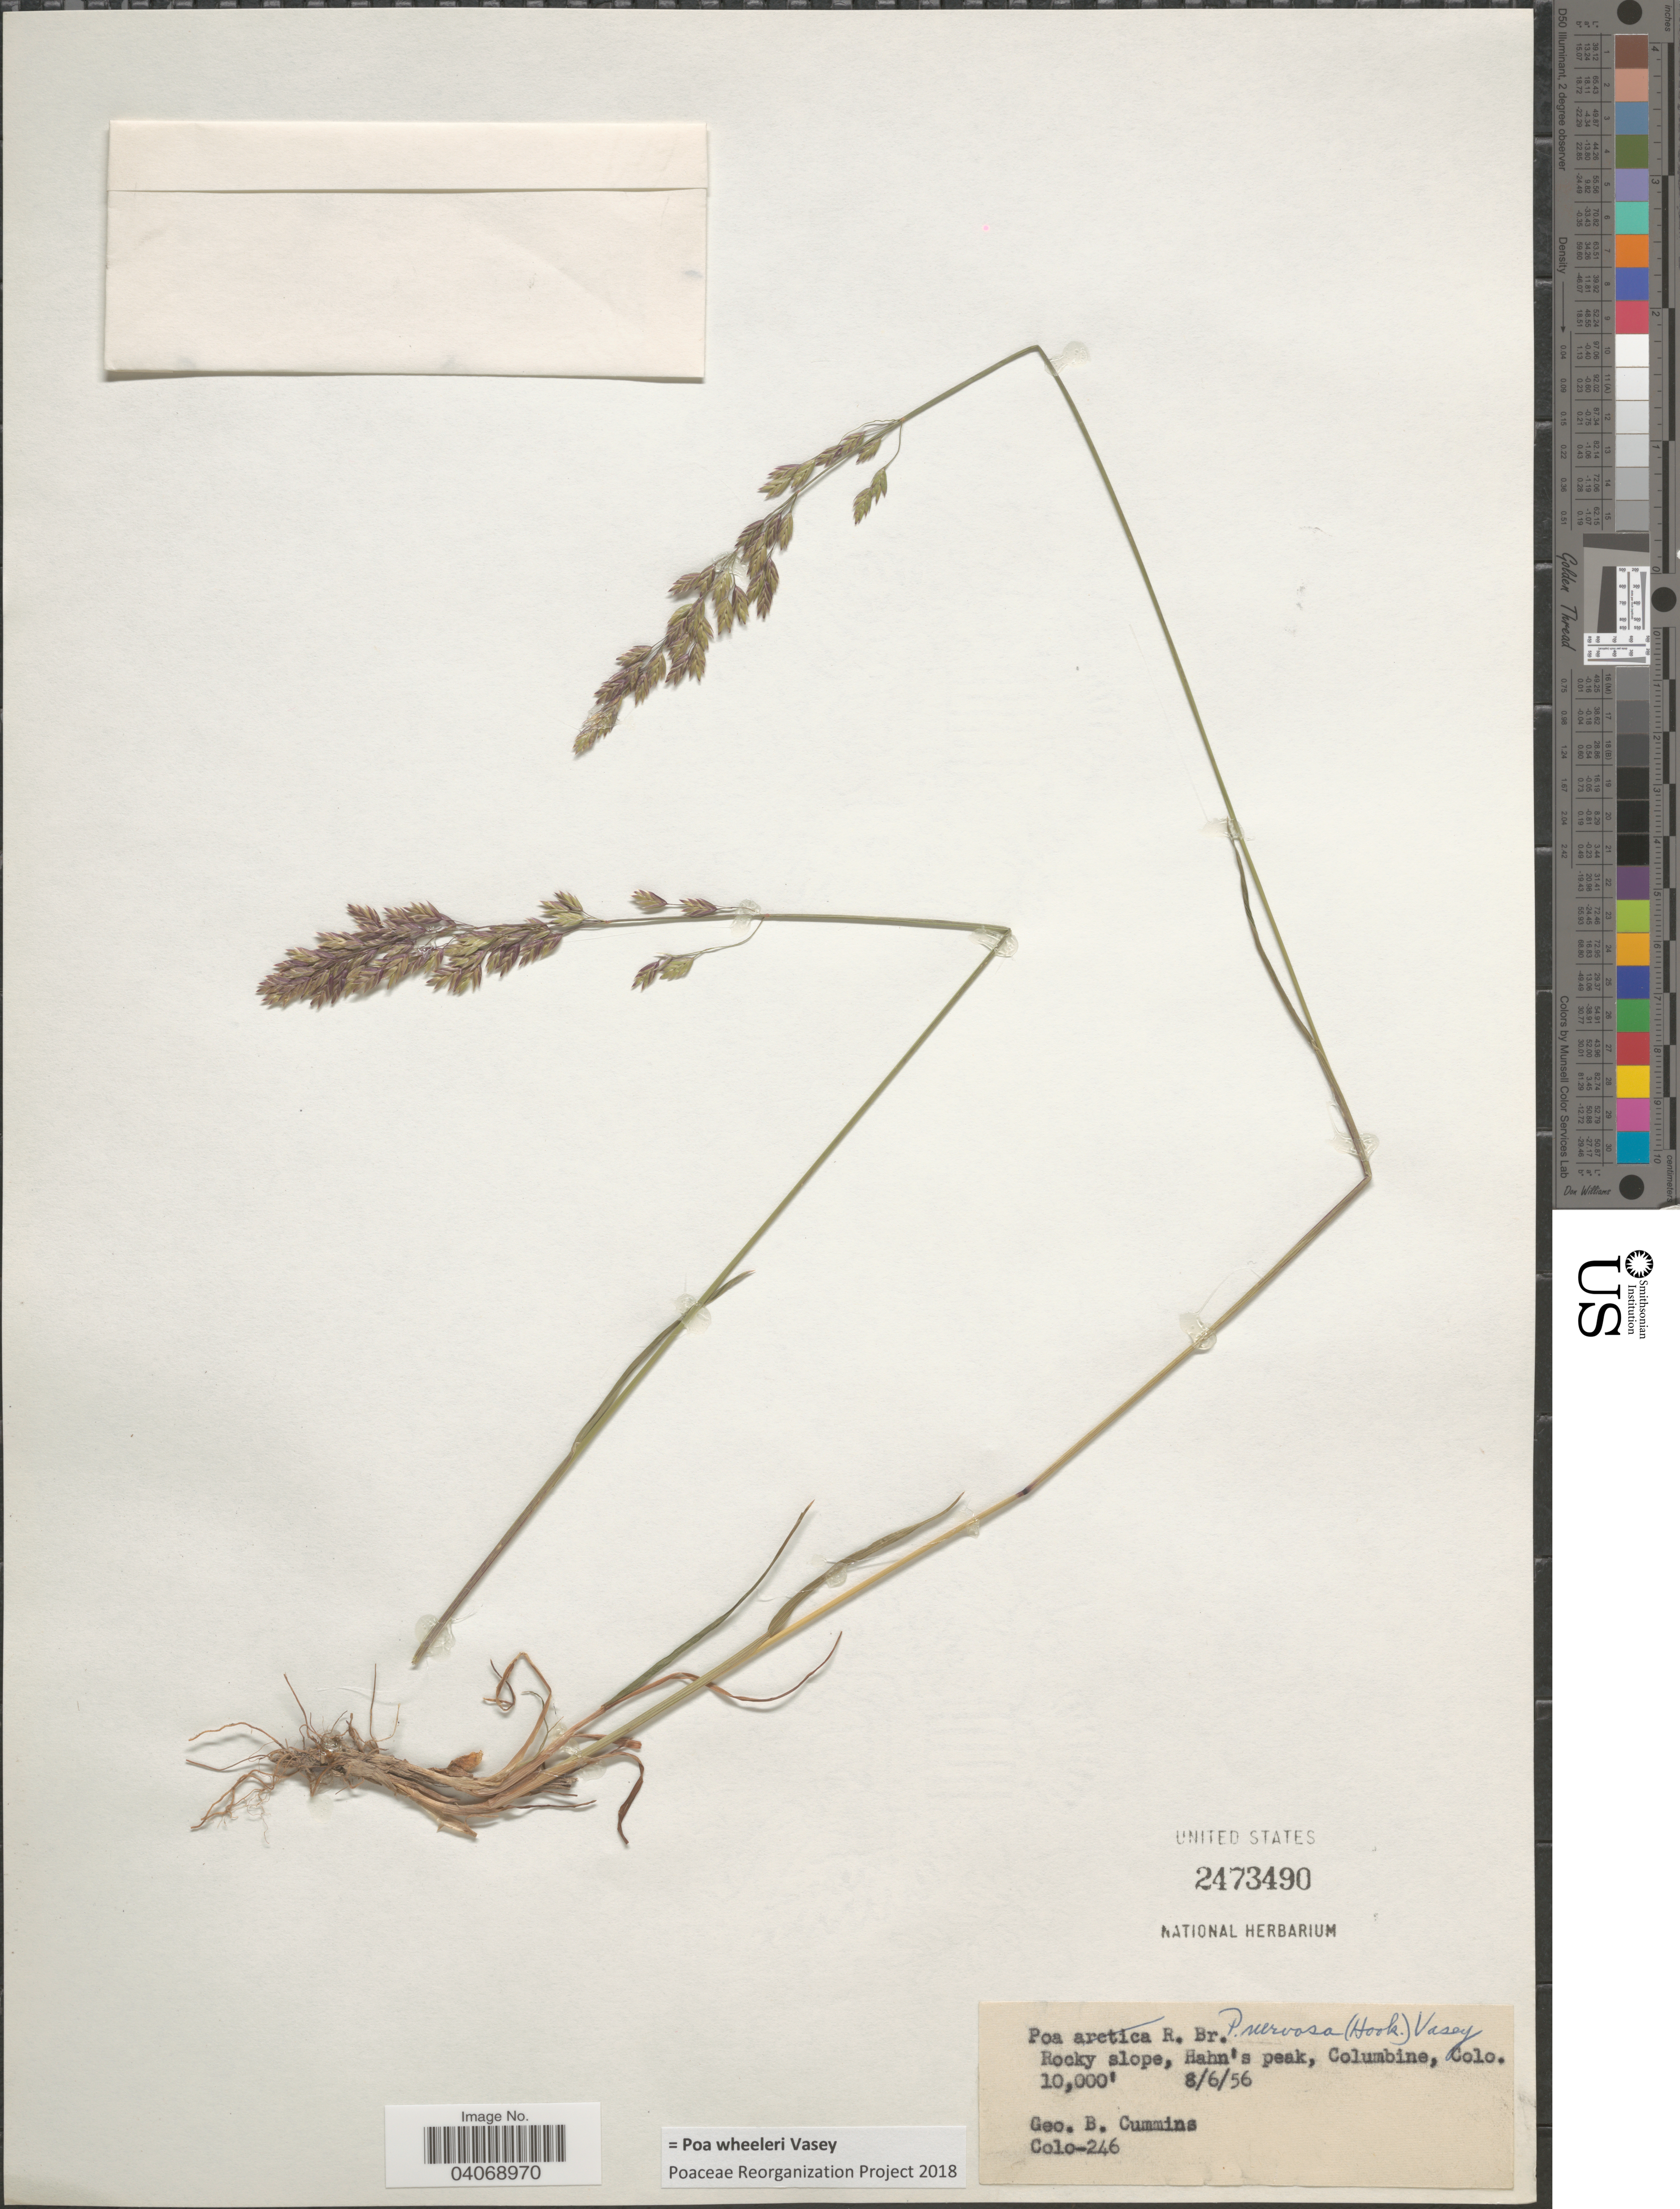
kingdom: Plantae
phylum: Tracheophyta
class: Liliopsida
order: Poales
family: Poaceae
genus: Poa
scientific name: Poa wheeleri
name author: Vasey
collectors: G. Cummins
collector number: Colo-246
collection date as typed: Transcribed d/m/y: 6/8/56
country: United States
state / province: Colorado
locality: Rocky slope, Hahn's peak, Columbine.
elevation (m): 3048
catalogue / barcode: US 2473490